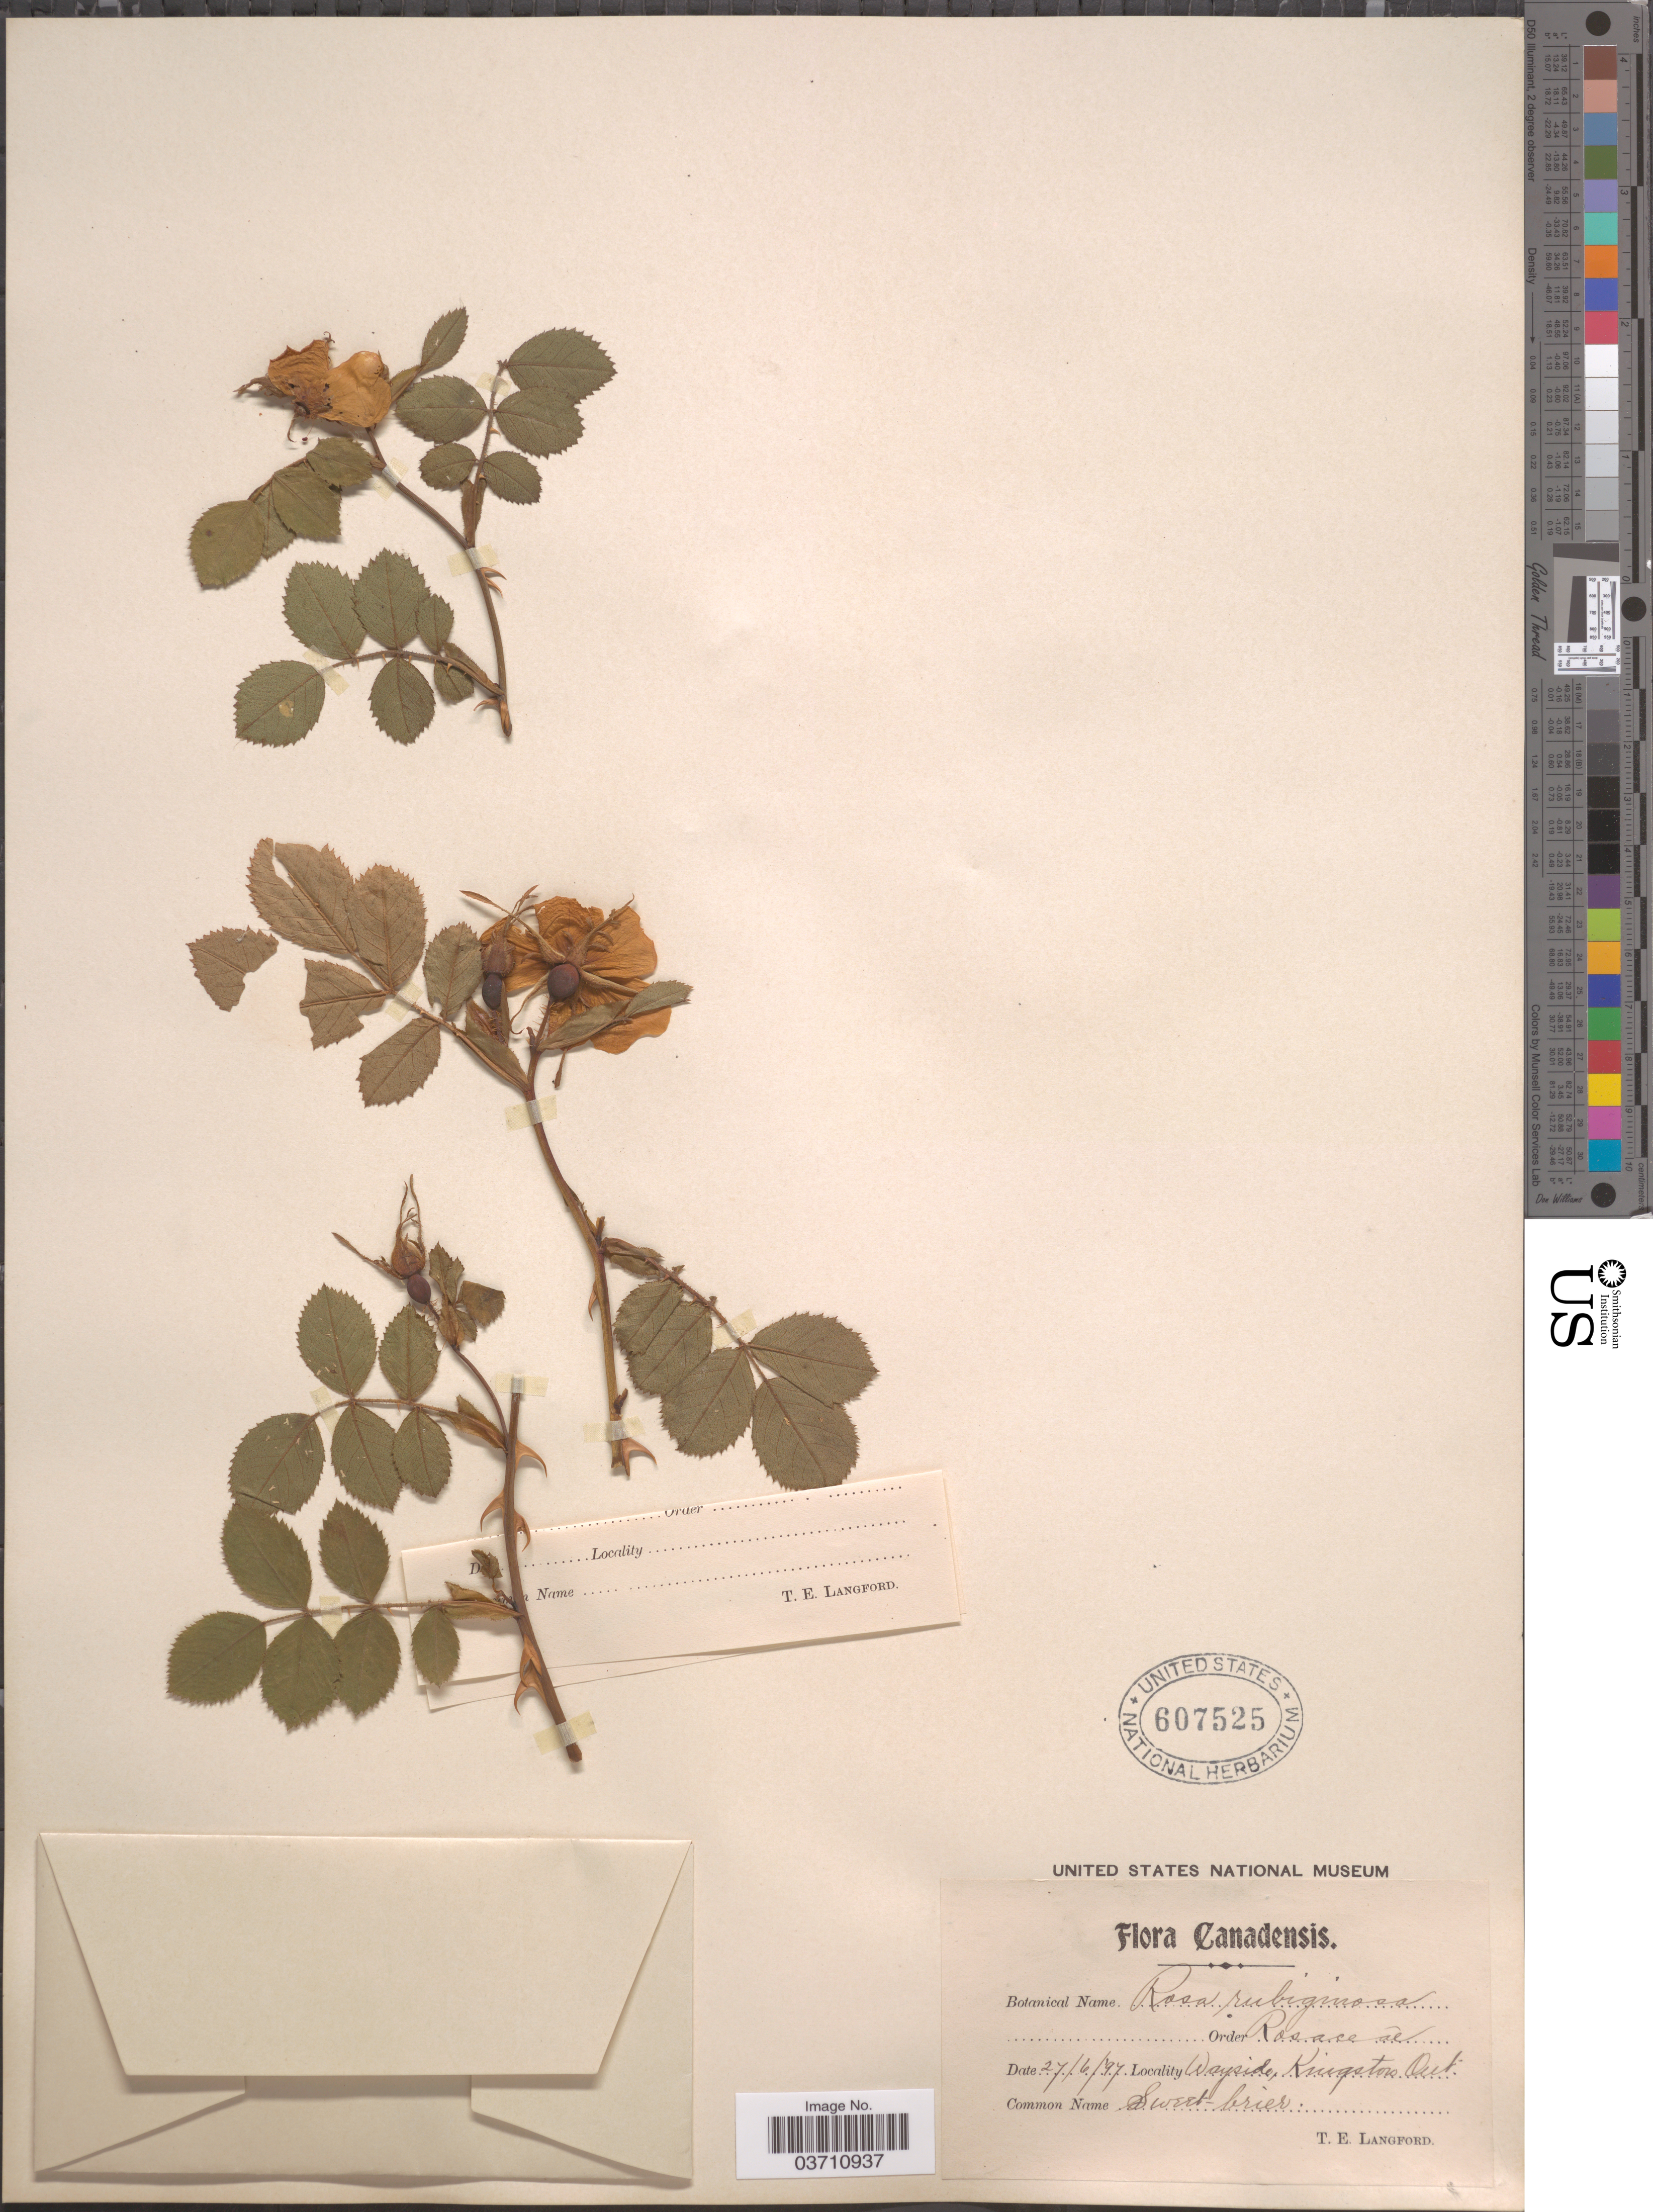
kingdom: Plantae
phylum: Tracheophyta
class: Magnoliopsida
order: Rosales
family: Rosaceae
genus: Rosa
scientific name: Rosa eglanteria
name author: L.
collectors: T. Langford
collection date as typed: Transcribed d/m/y: 27/6/97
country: Canada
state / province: Ontario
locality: Wayside, Kingston.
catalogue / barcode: US 607525